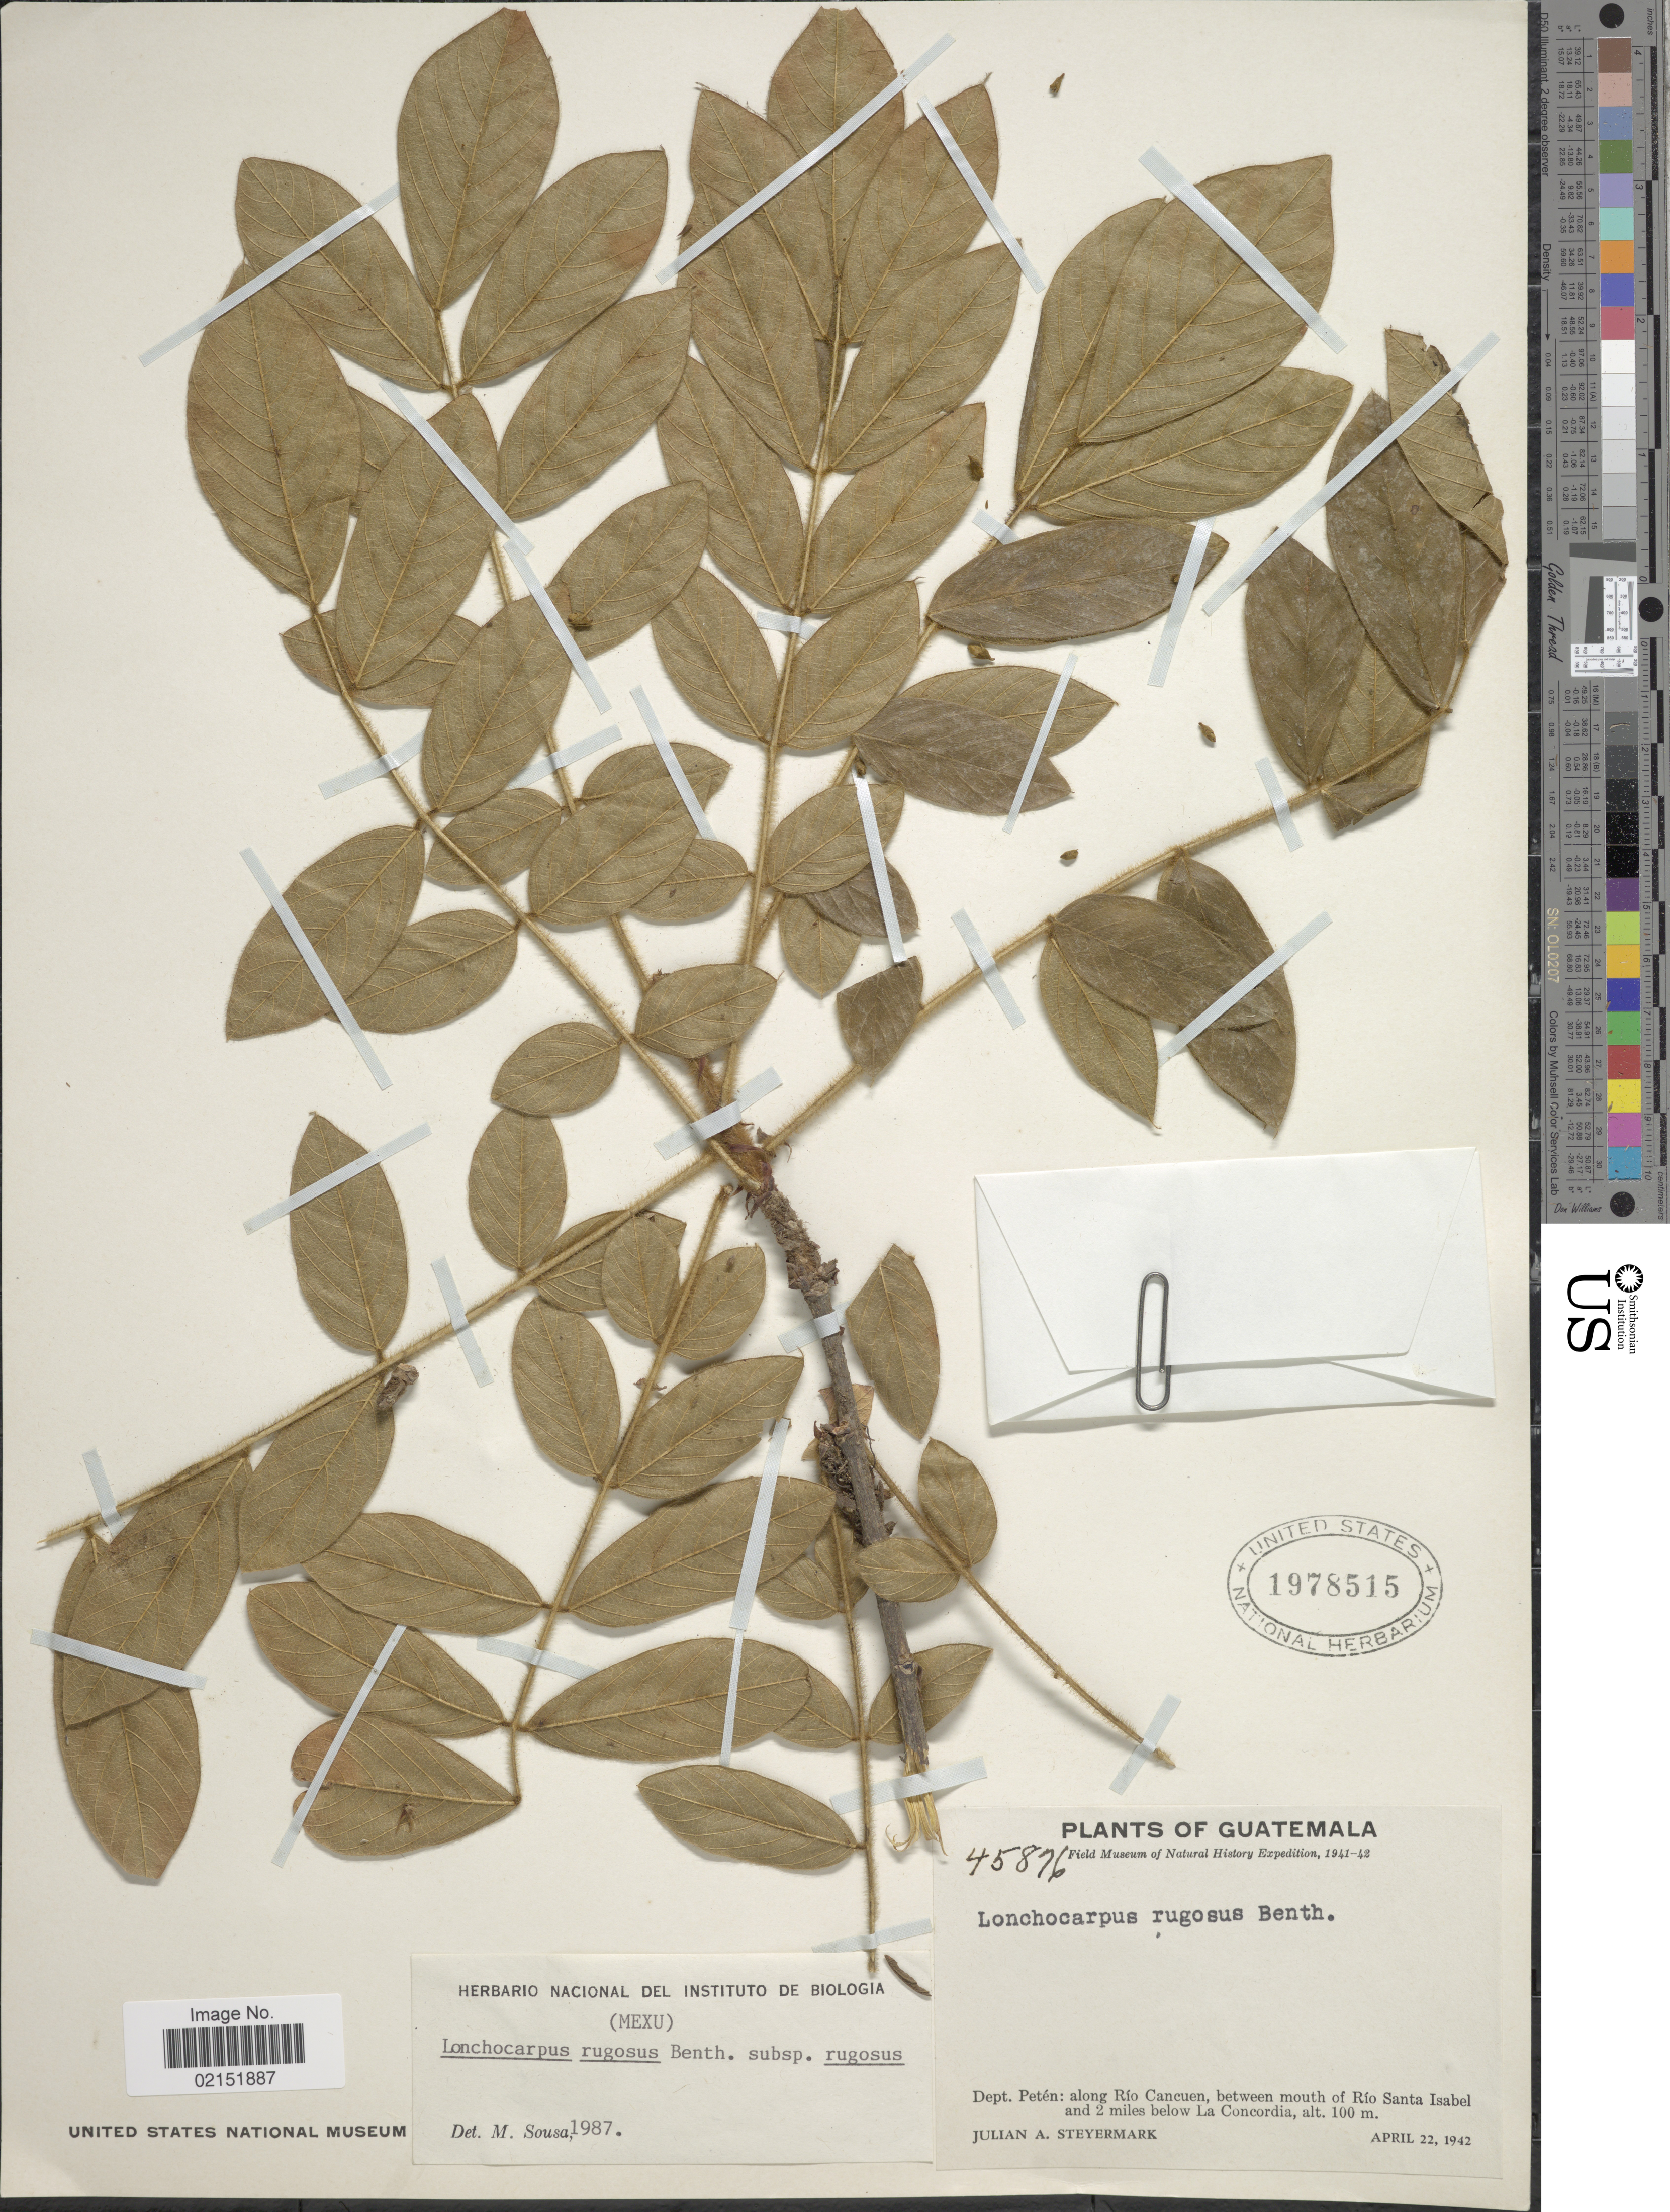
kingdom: Plantae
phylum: Tracheophyta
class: Magnoliopsida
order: Fabales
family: Fabaceae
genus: Lonchocarpus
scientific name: Lonchocarpus rugosus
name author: Benth.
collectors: J. Steyermark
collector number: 45876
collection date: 1942-04-22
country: Guatemala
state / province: El Petén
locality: Along Rio Cancuen, between mouth of Rio Santa Isabel and 2 miles below La Concordia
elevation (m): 100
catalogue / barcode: US 1978515